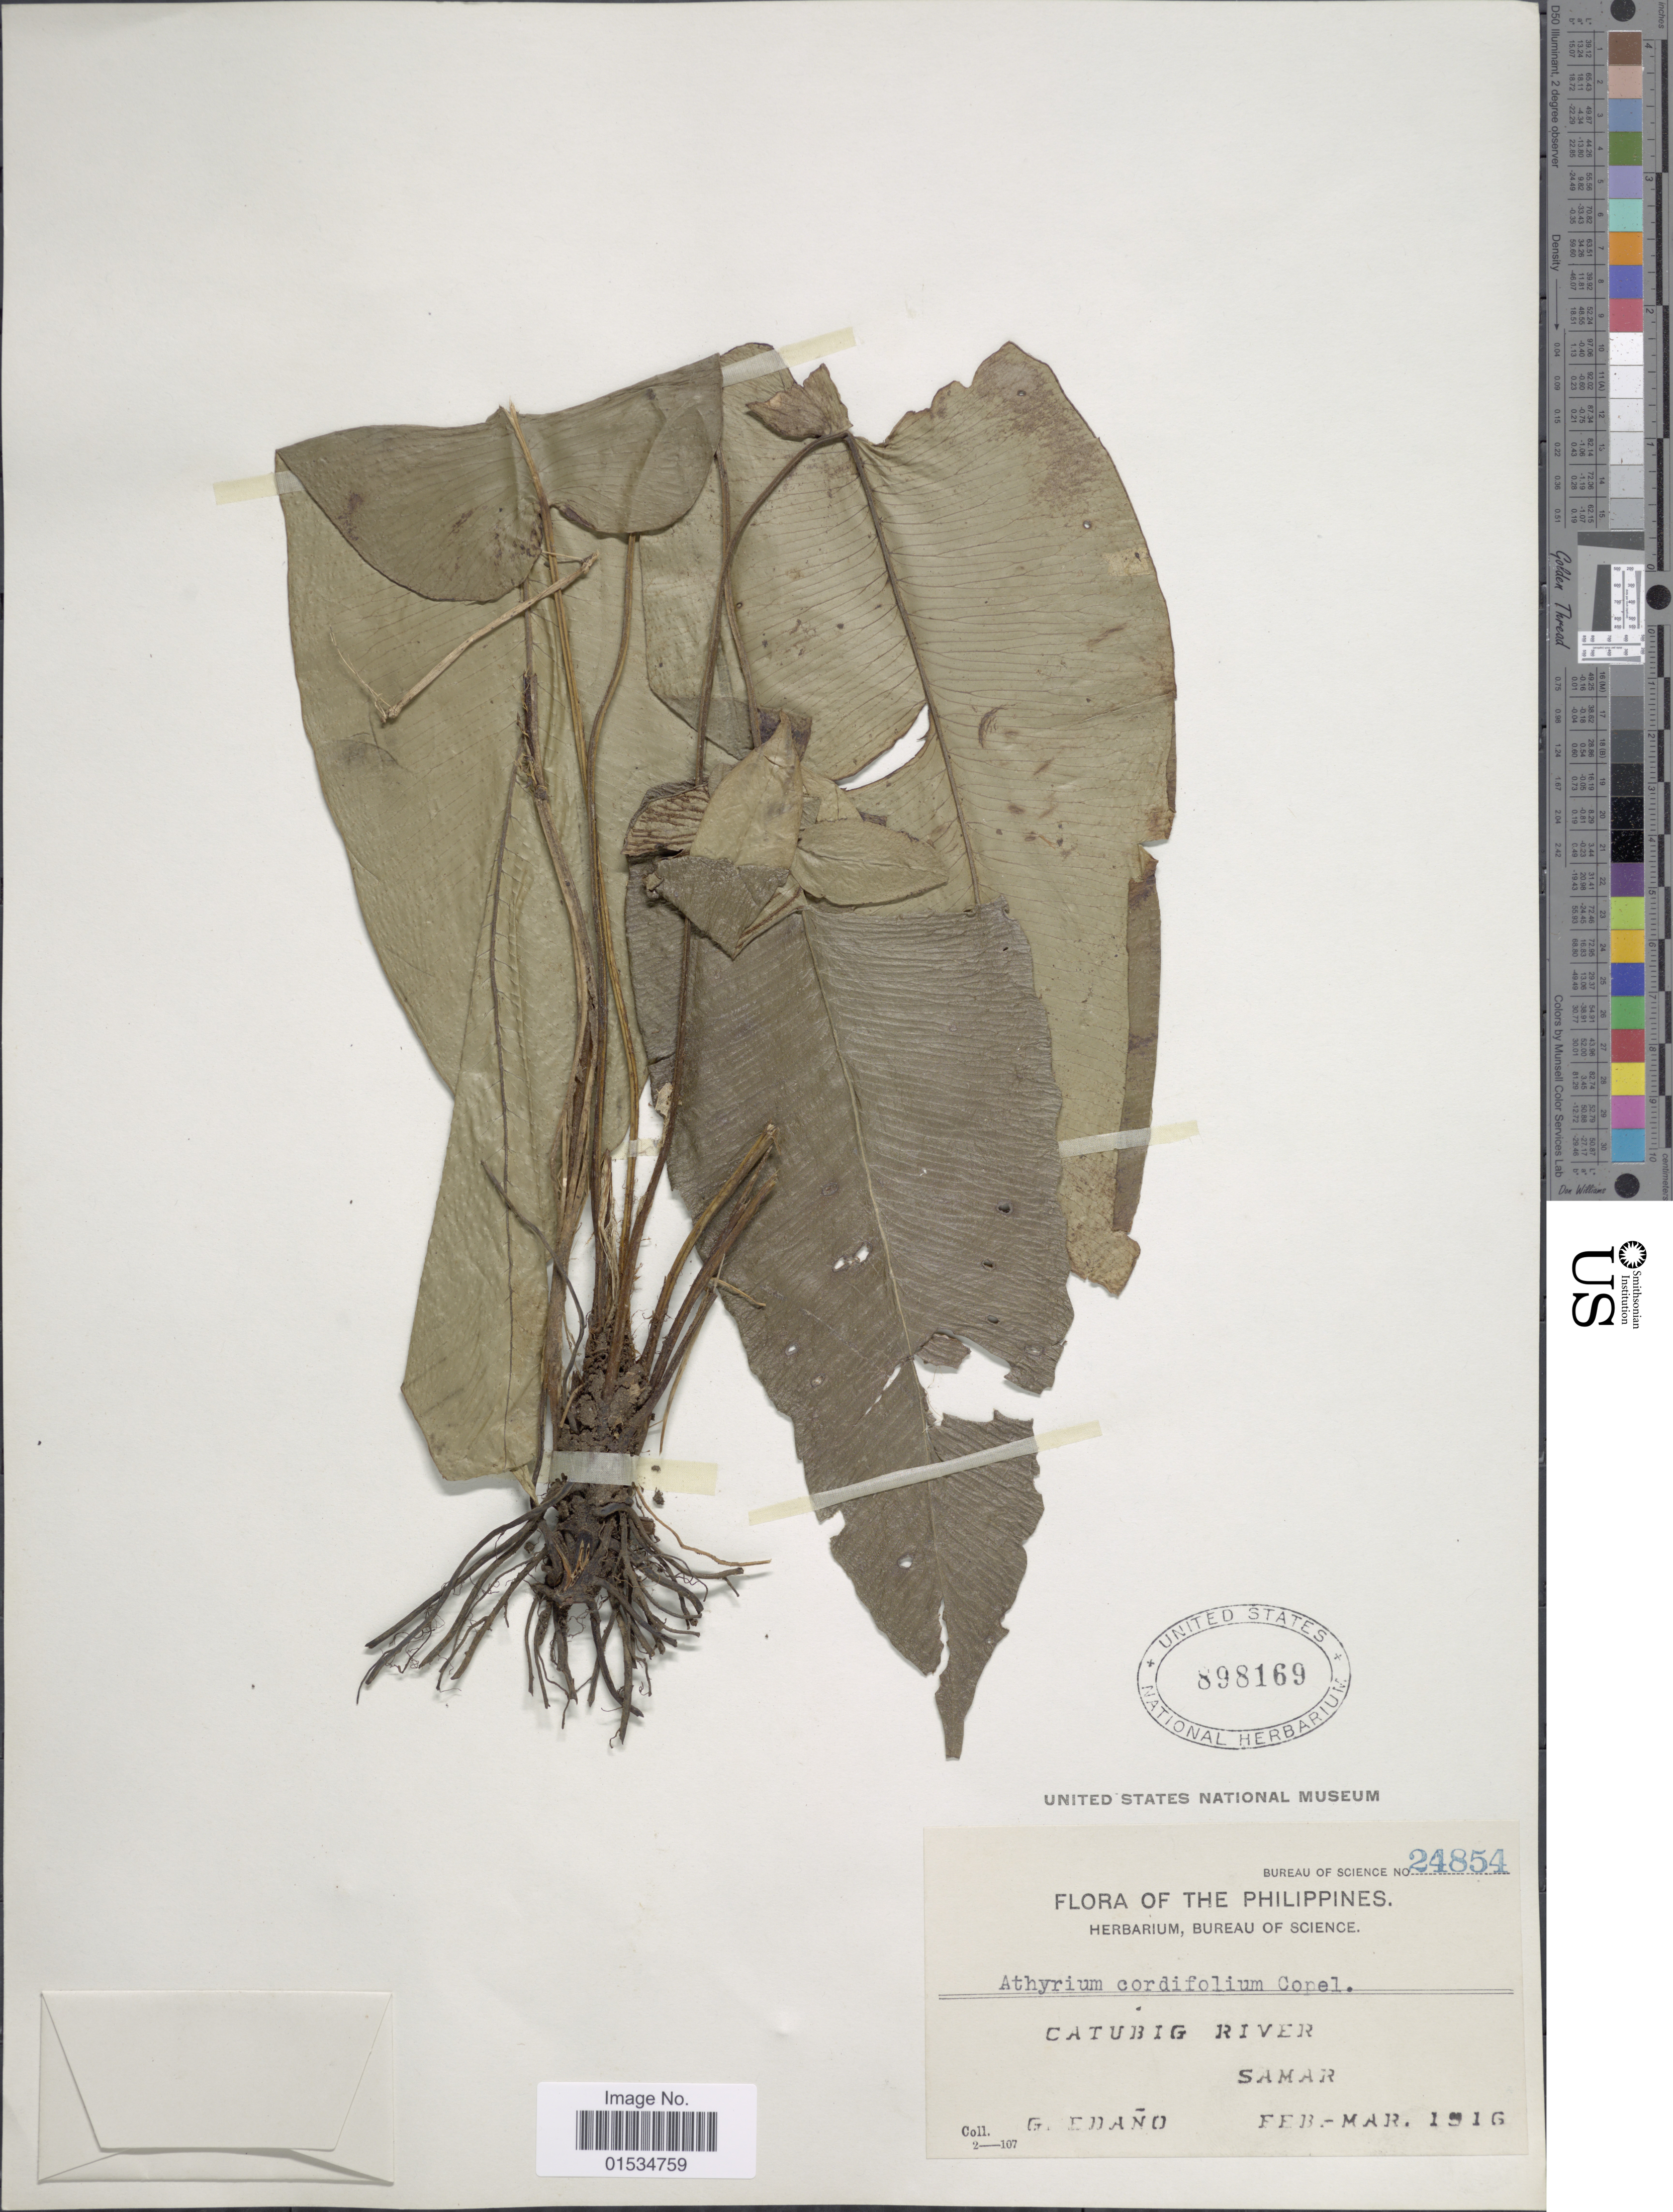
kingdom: Plantae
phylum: Tracheophyta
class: Polypodiopsida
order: Polypodiales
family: Athyriaceae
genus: Diplazium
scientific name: Diplazium cordifolium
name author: Blume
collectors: G. Edaño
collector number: Bureau of Science 24854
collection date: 1916-03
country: Philippines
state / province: Eastern Visayas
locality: Catubig River, Samar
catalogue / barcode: US 898169